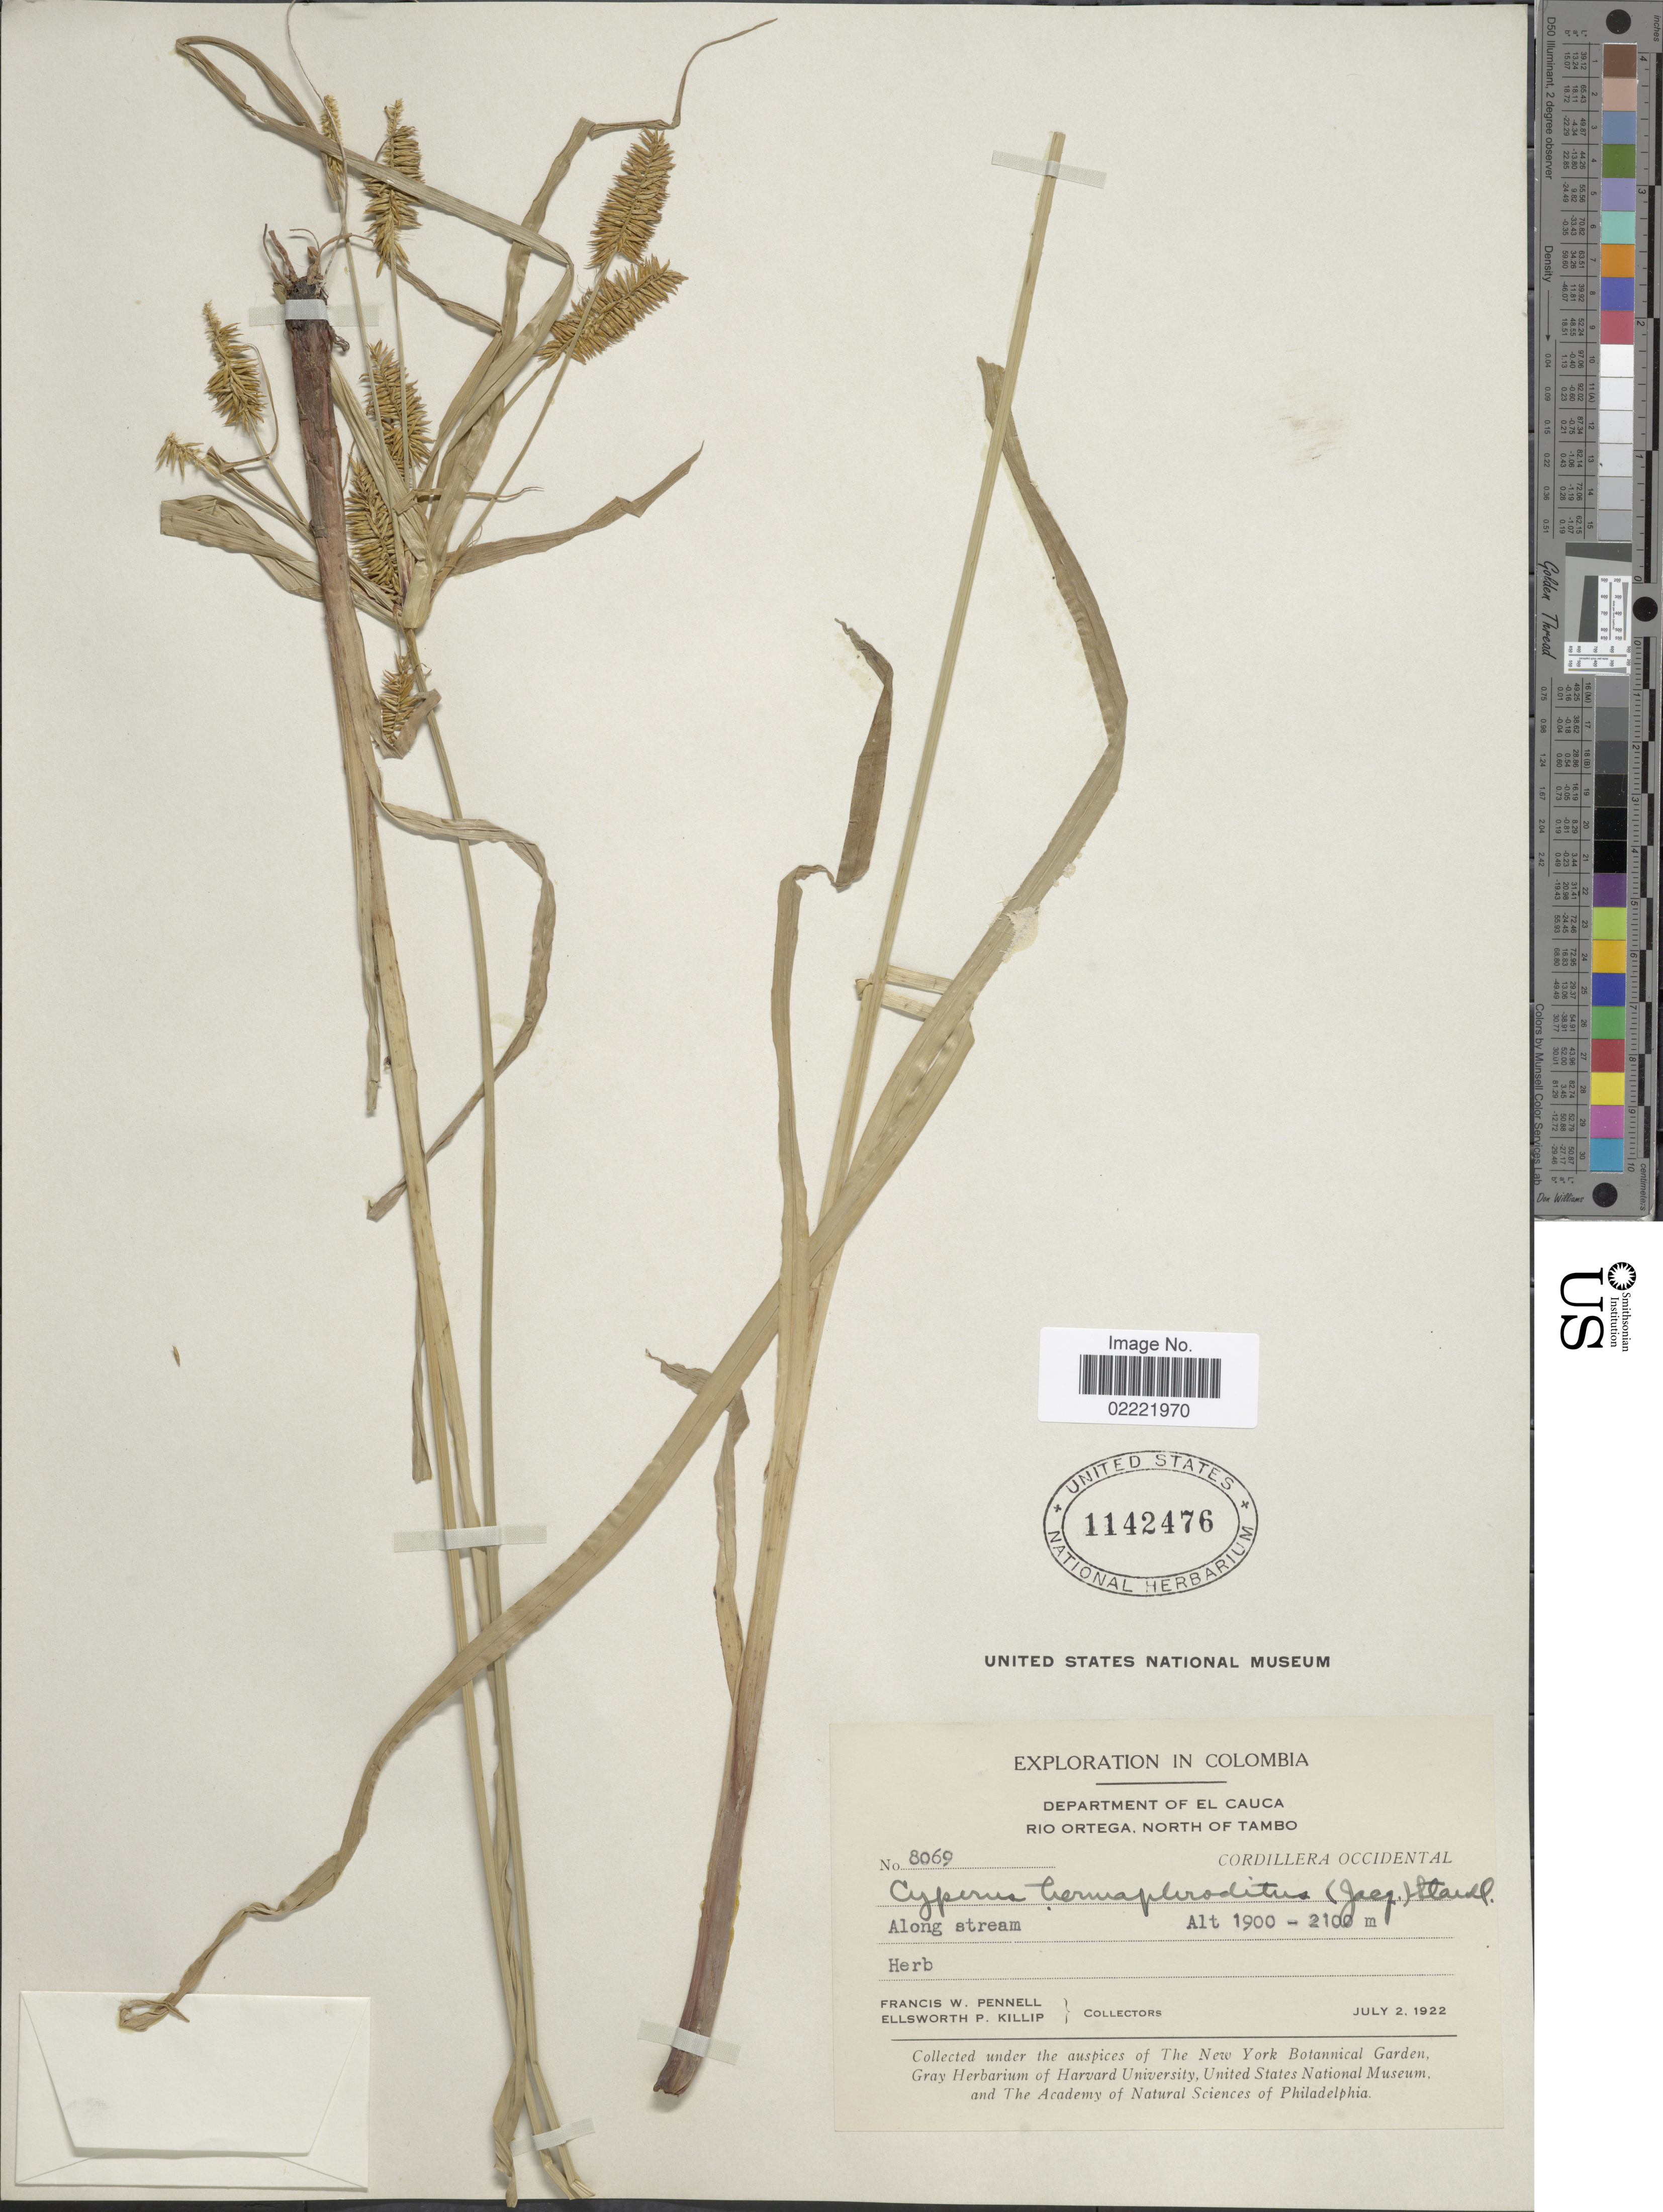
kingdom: Plantae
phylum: Tracheophyta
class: Liliopsida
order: Poales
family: Cyperaceae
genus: Cyperus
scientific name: Cyperus hermaphroditus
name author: (Jacq.) Standl.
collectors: F. W. Pennell & E. P. Killip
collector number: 8069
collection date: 1922-07-02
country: Colombia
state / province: Cauca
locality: Rio Ortega, North of Tambo, Cordillera Occidental, along stream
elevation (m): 1900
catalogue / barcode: US 1142476